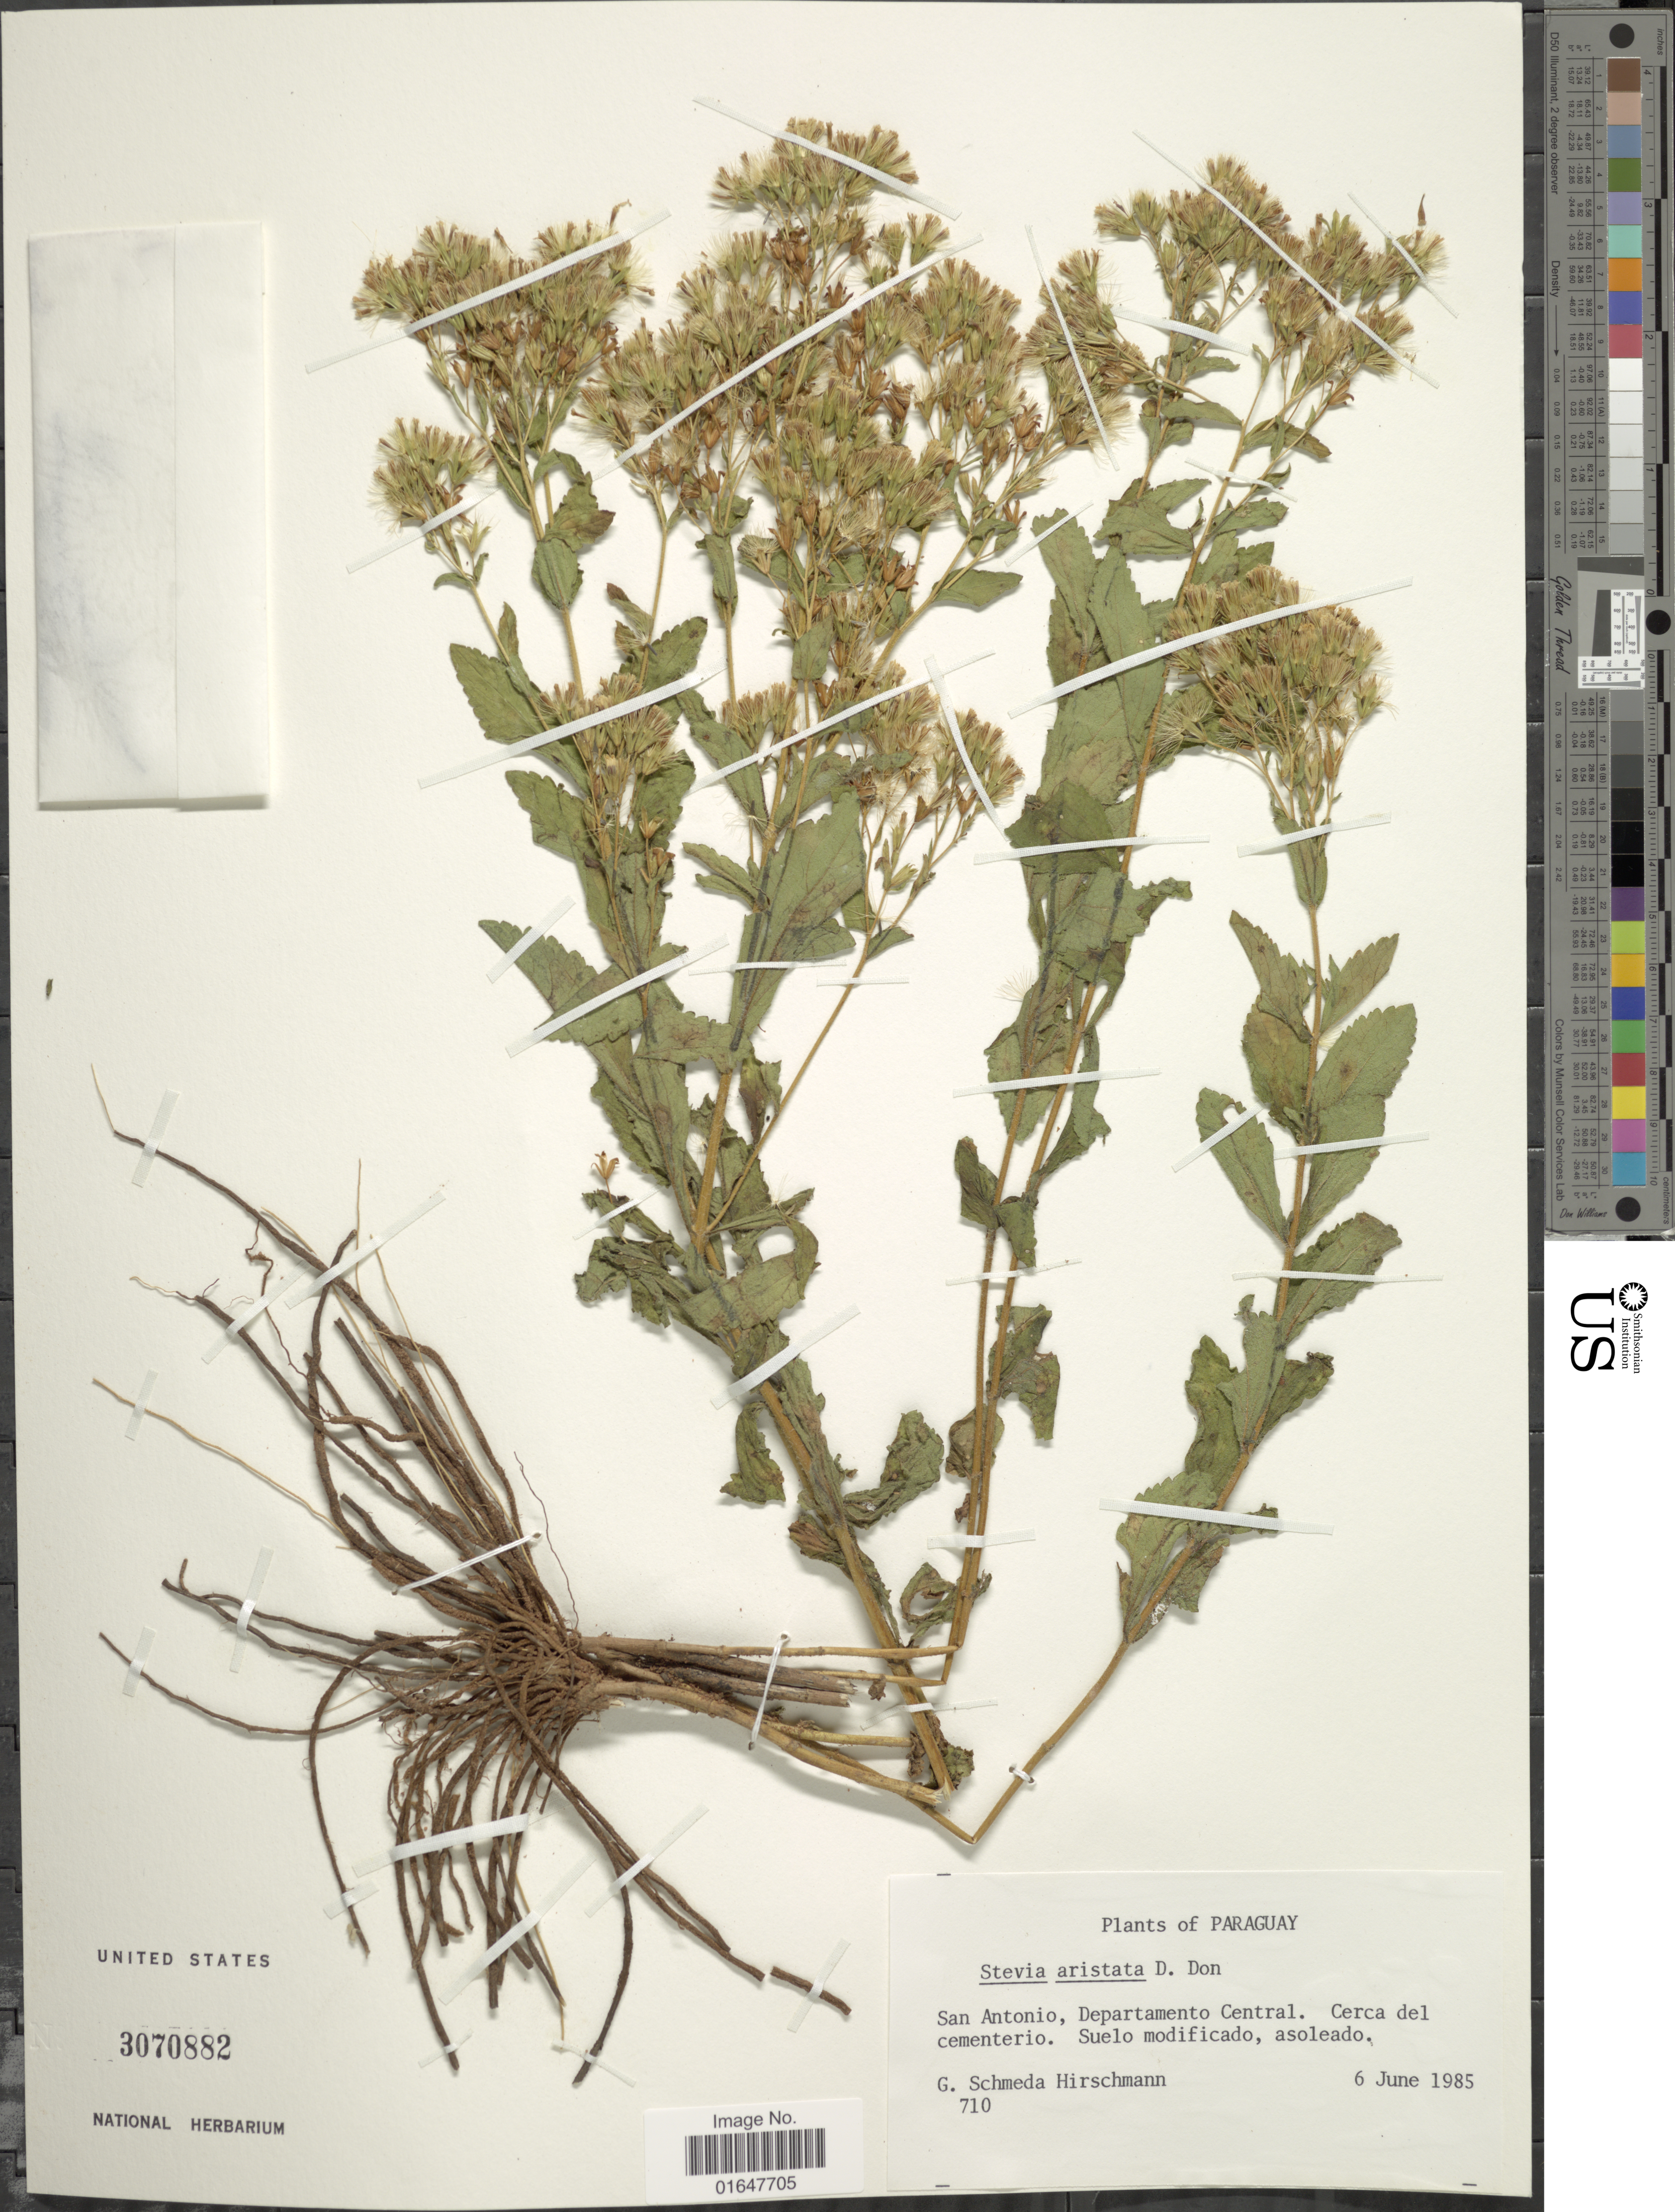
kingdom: Plantae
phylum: Tracheophyta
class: Magnoliopsida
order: Asterales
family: Asteraceae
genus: Stevia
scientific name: Stevia aristata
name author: D. Don ex Hook. & Arn.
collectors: G. Hirschmann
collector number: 710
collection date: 1985-06-06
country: Paraguay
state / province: Central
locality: San Antonio, Cerca del cementerio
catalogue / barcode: US 3070882